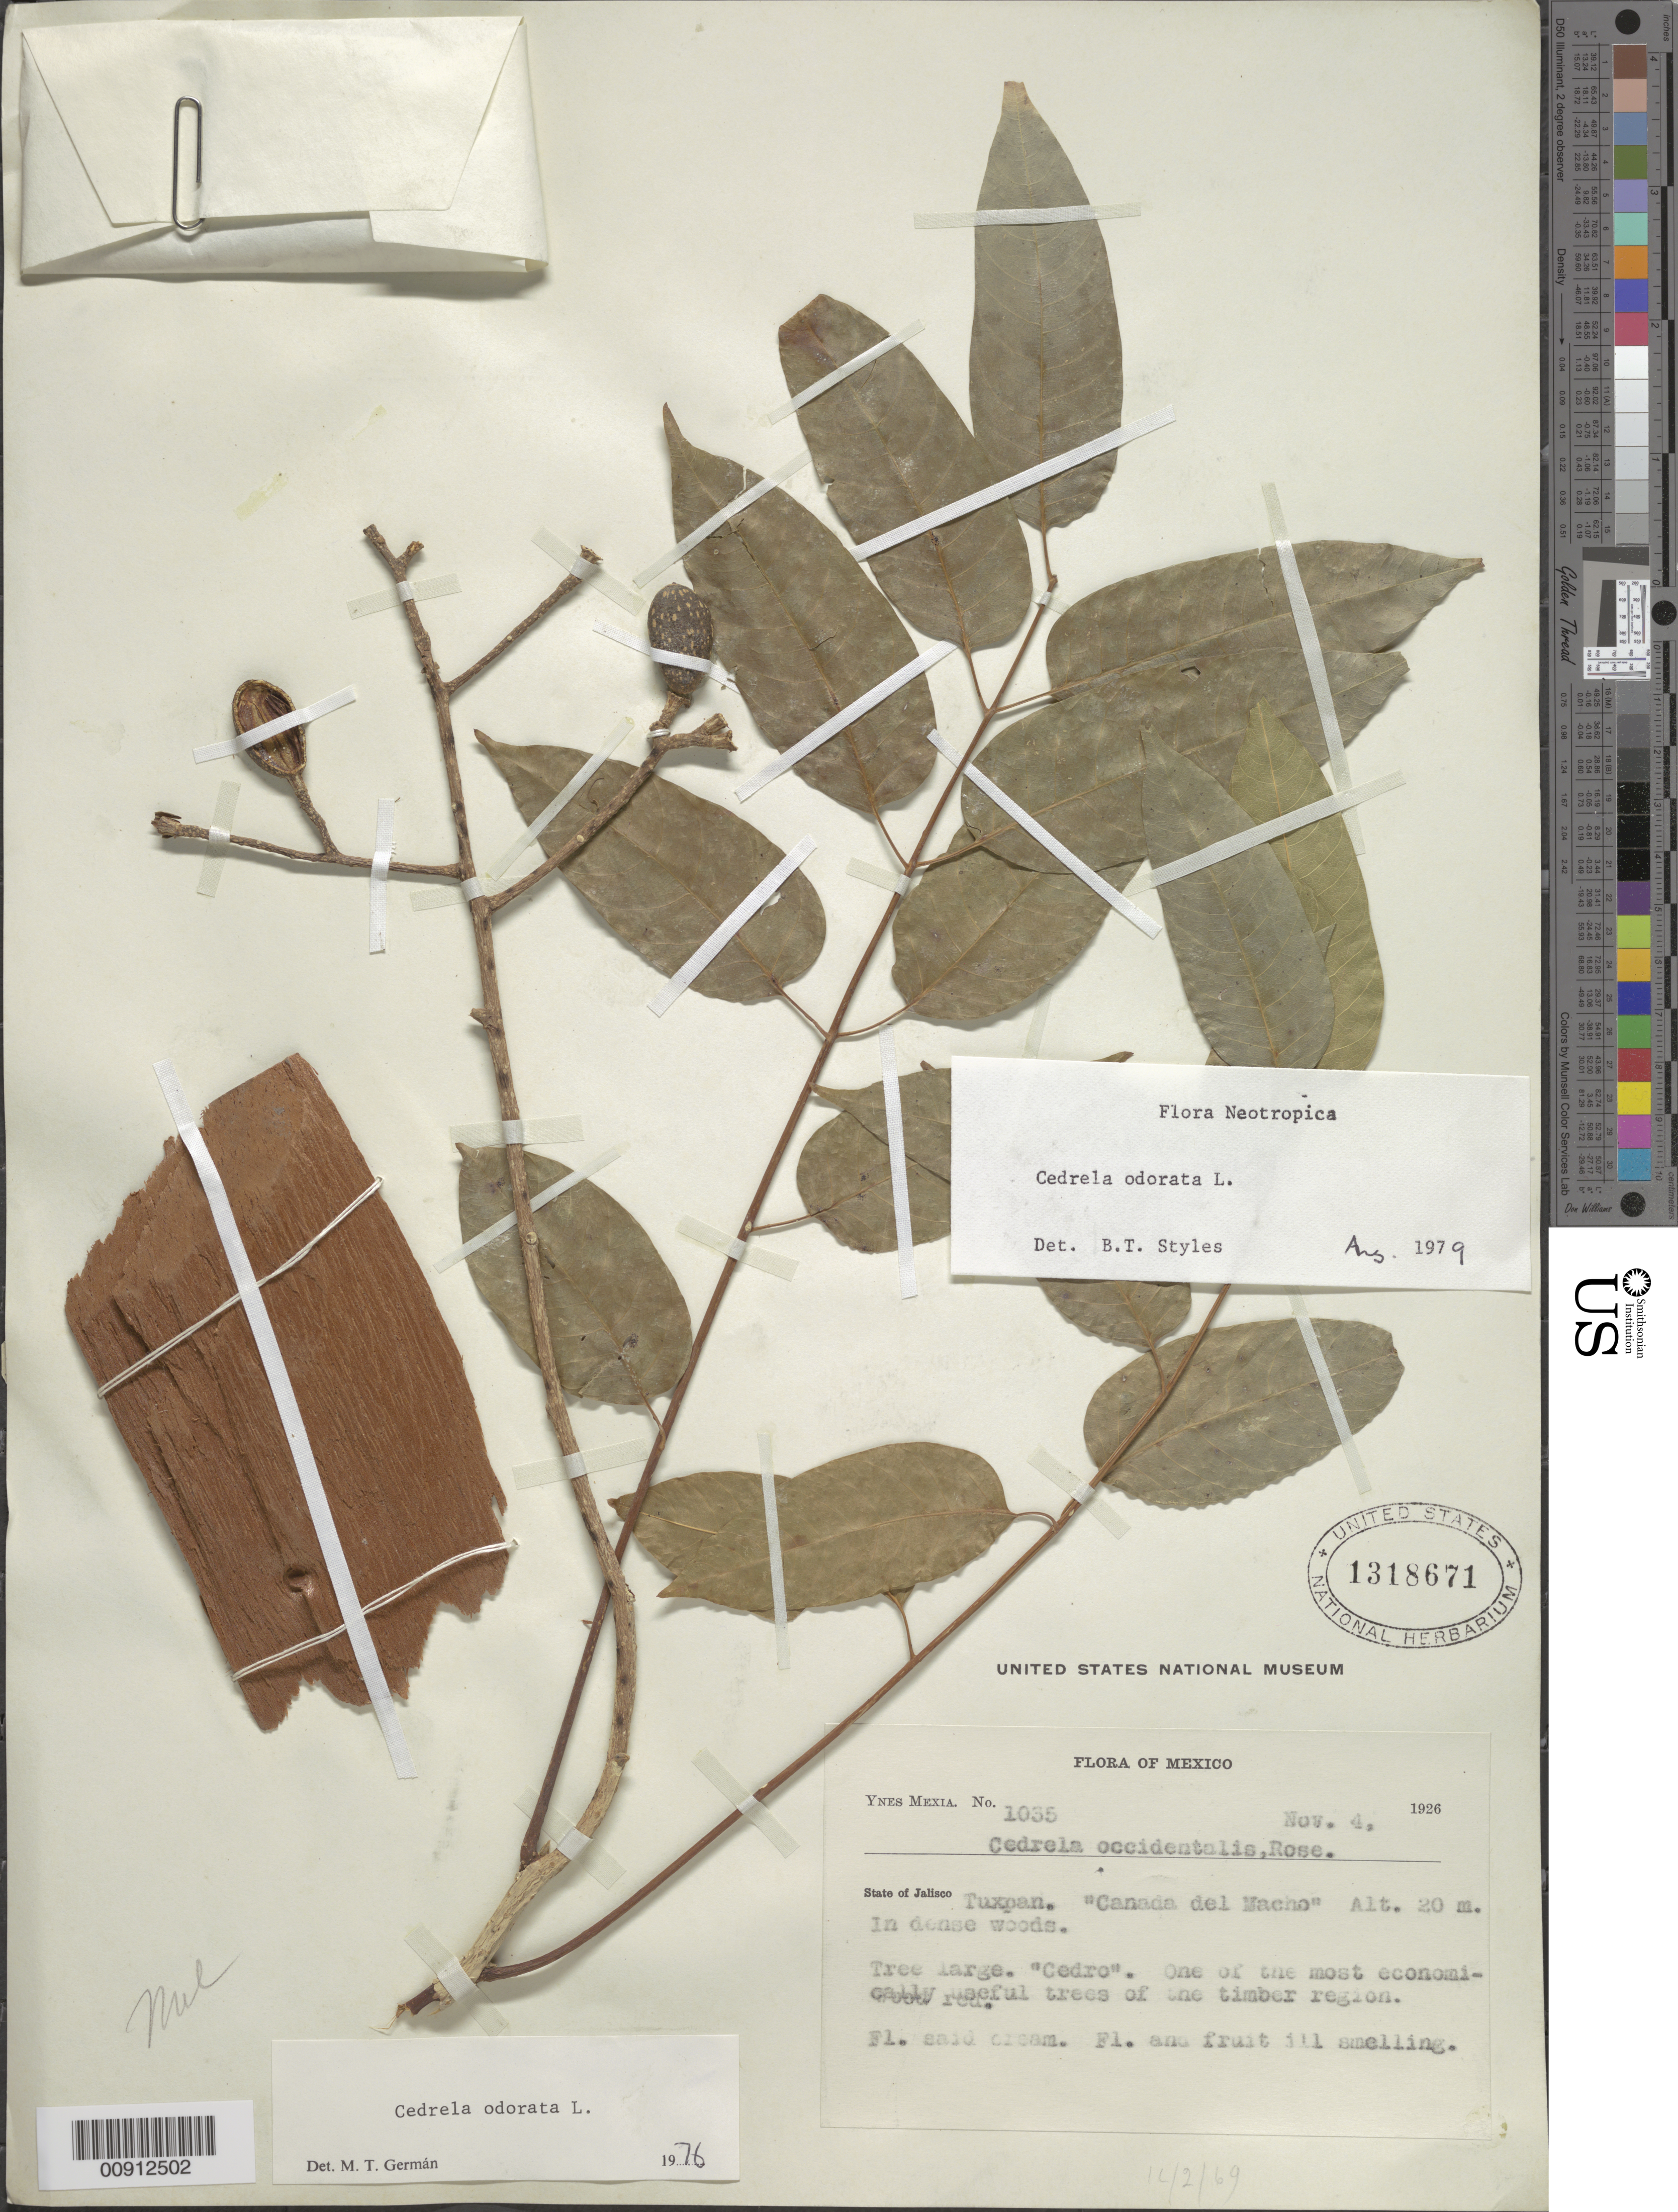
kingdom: Plantae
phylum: Tracheophyta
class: Magnoliopsida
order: Sapindales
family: Meliaceae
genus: Cedrela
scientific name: Cedrela odorata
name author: L.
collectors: Y. Mexia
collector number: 1035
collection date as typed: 04 Nov 1926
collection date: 1926-11-04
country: Mexico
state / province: Jalisco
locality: State of Jalisco: Tuxpan. "Cañada del Macho"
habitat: In dense woods.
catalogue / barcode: US 1318671